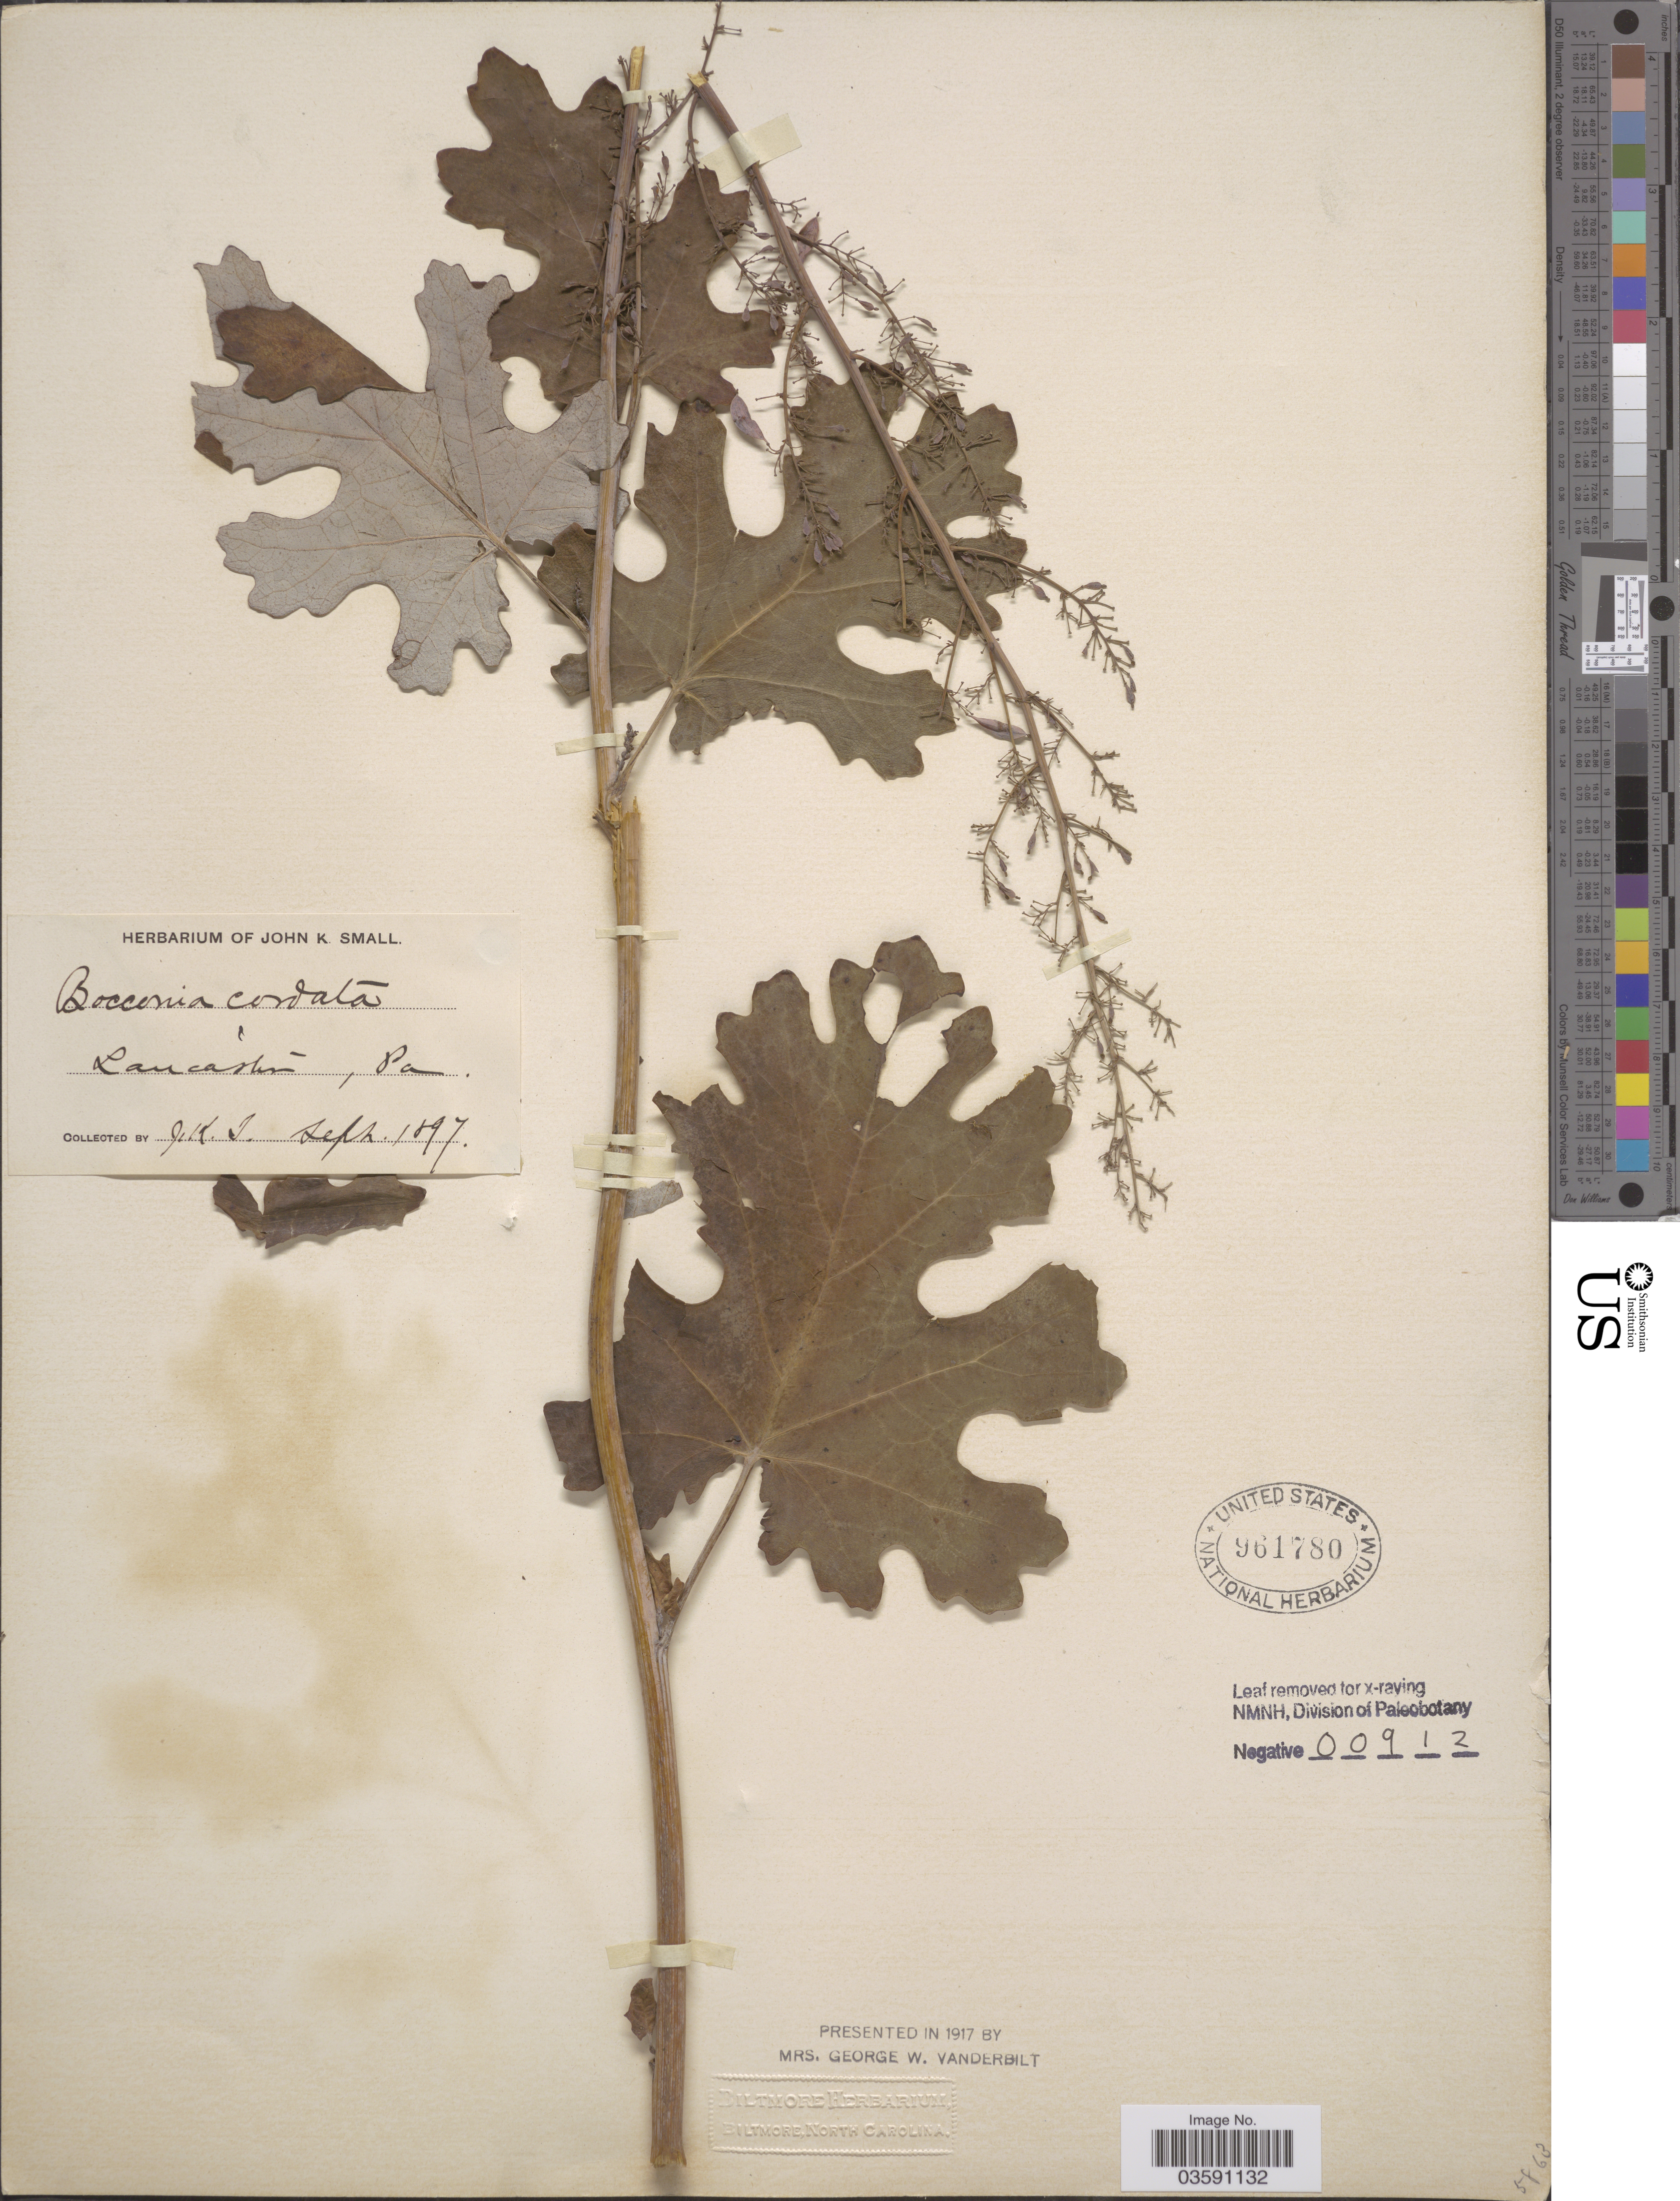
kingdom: Plantae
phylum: Tracheophyta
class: Magnoliopsida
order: Ranunculales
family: Papaveraceae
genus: Macleaya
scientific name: Macleaya cordata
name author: (Willd.) R. Br.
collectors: J. K. Small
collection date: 1897-09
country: United States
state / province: Pennsylvania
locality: Lancaster.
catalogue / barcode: US 961780